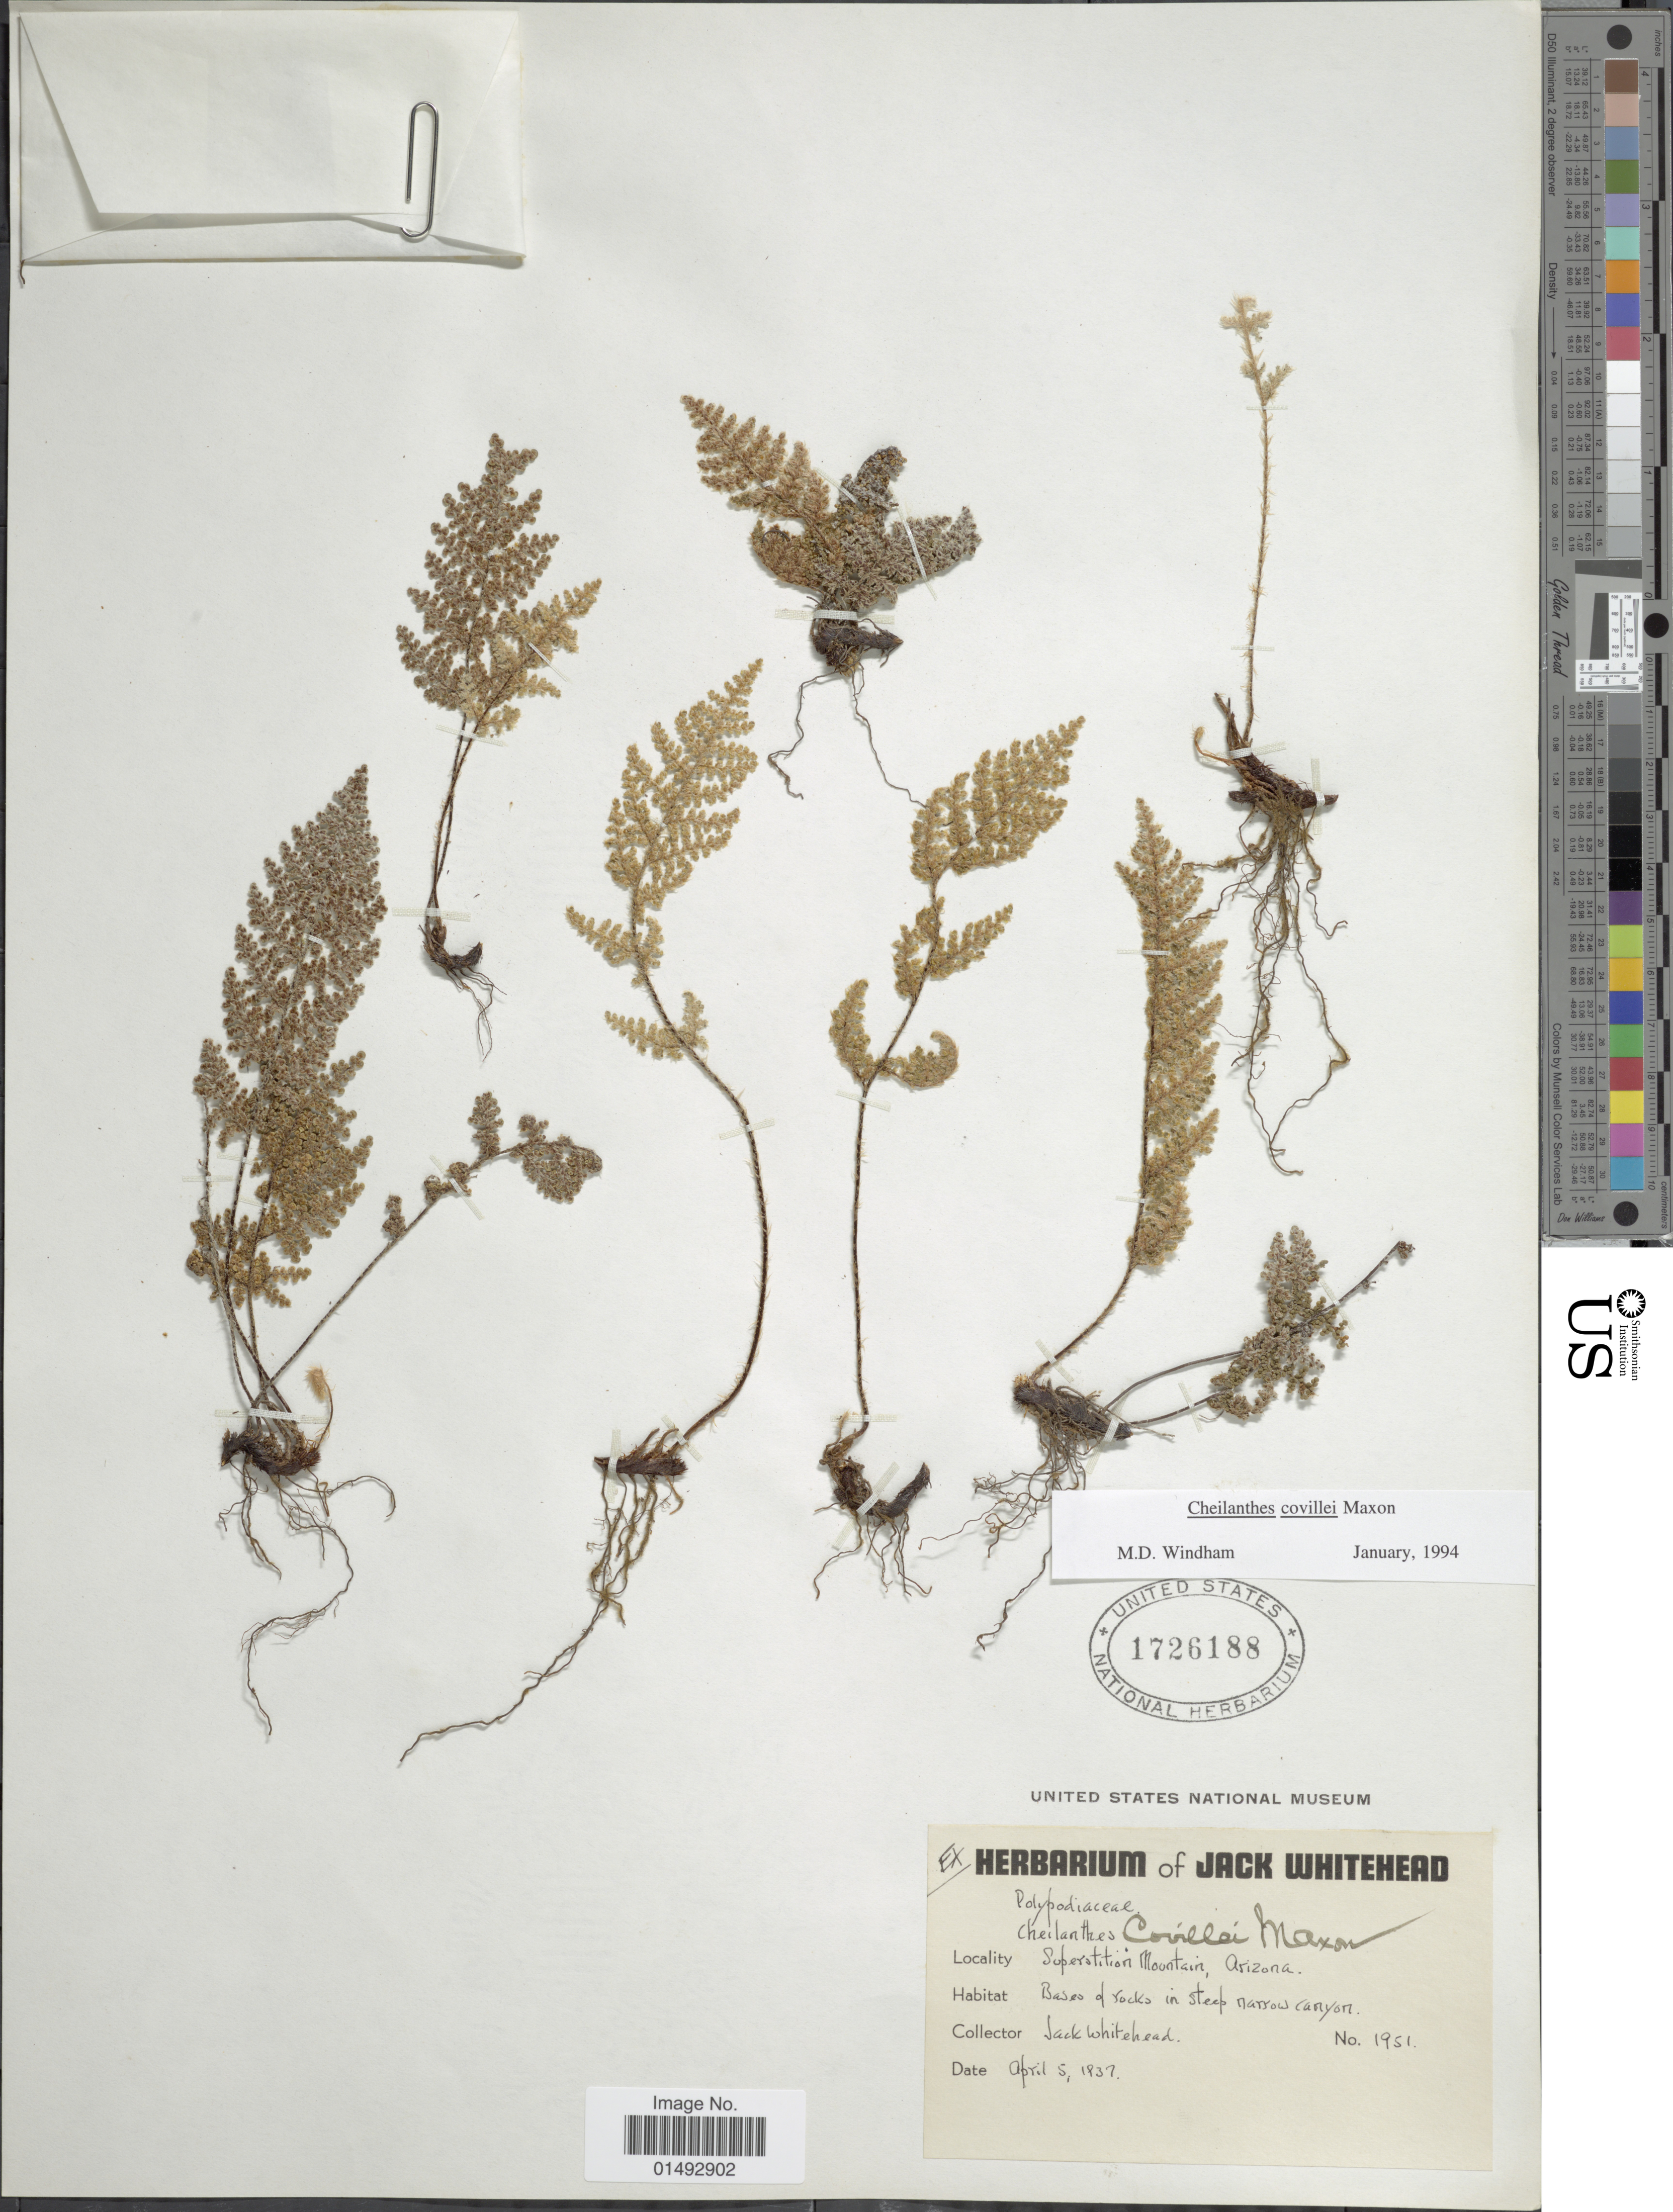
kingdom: Plantae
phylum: Tracheophyta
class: Polypodiopsida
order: Polypodiales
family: Pteridaceae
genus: Myriopteris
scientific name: Myriopteris covillei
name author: (Maxon) Á. Löve & D. Löve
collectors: J. Whitehead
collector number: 1951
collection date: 1837-04-05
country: United States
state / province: Arizona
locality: Superstition Mountain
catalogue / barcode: US 1726188